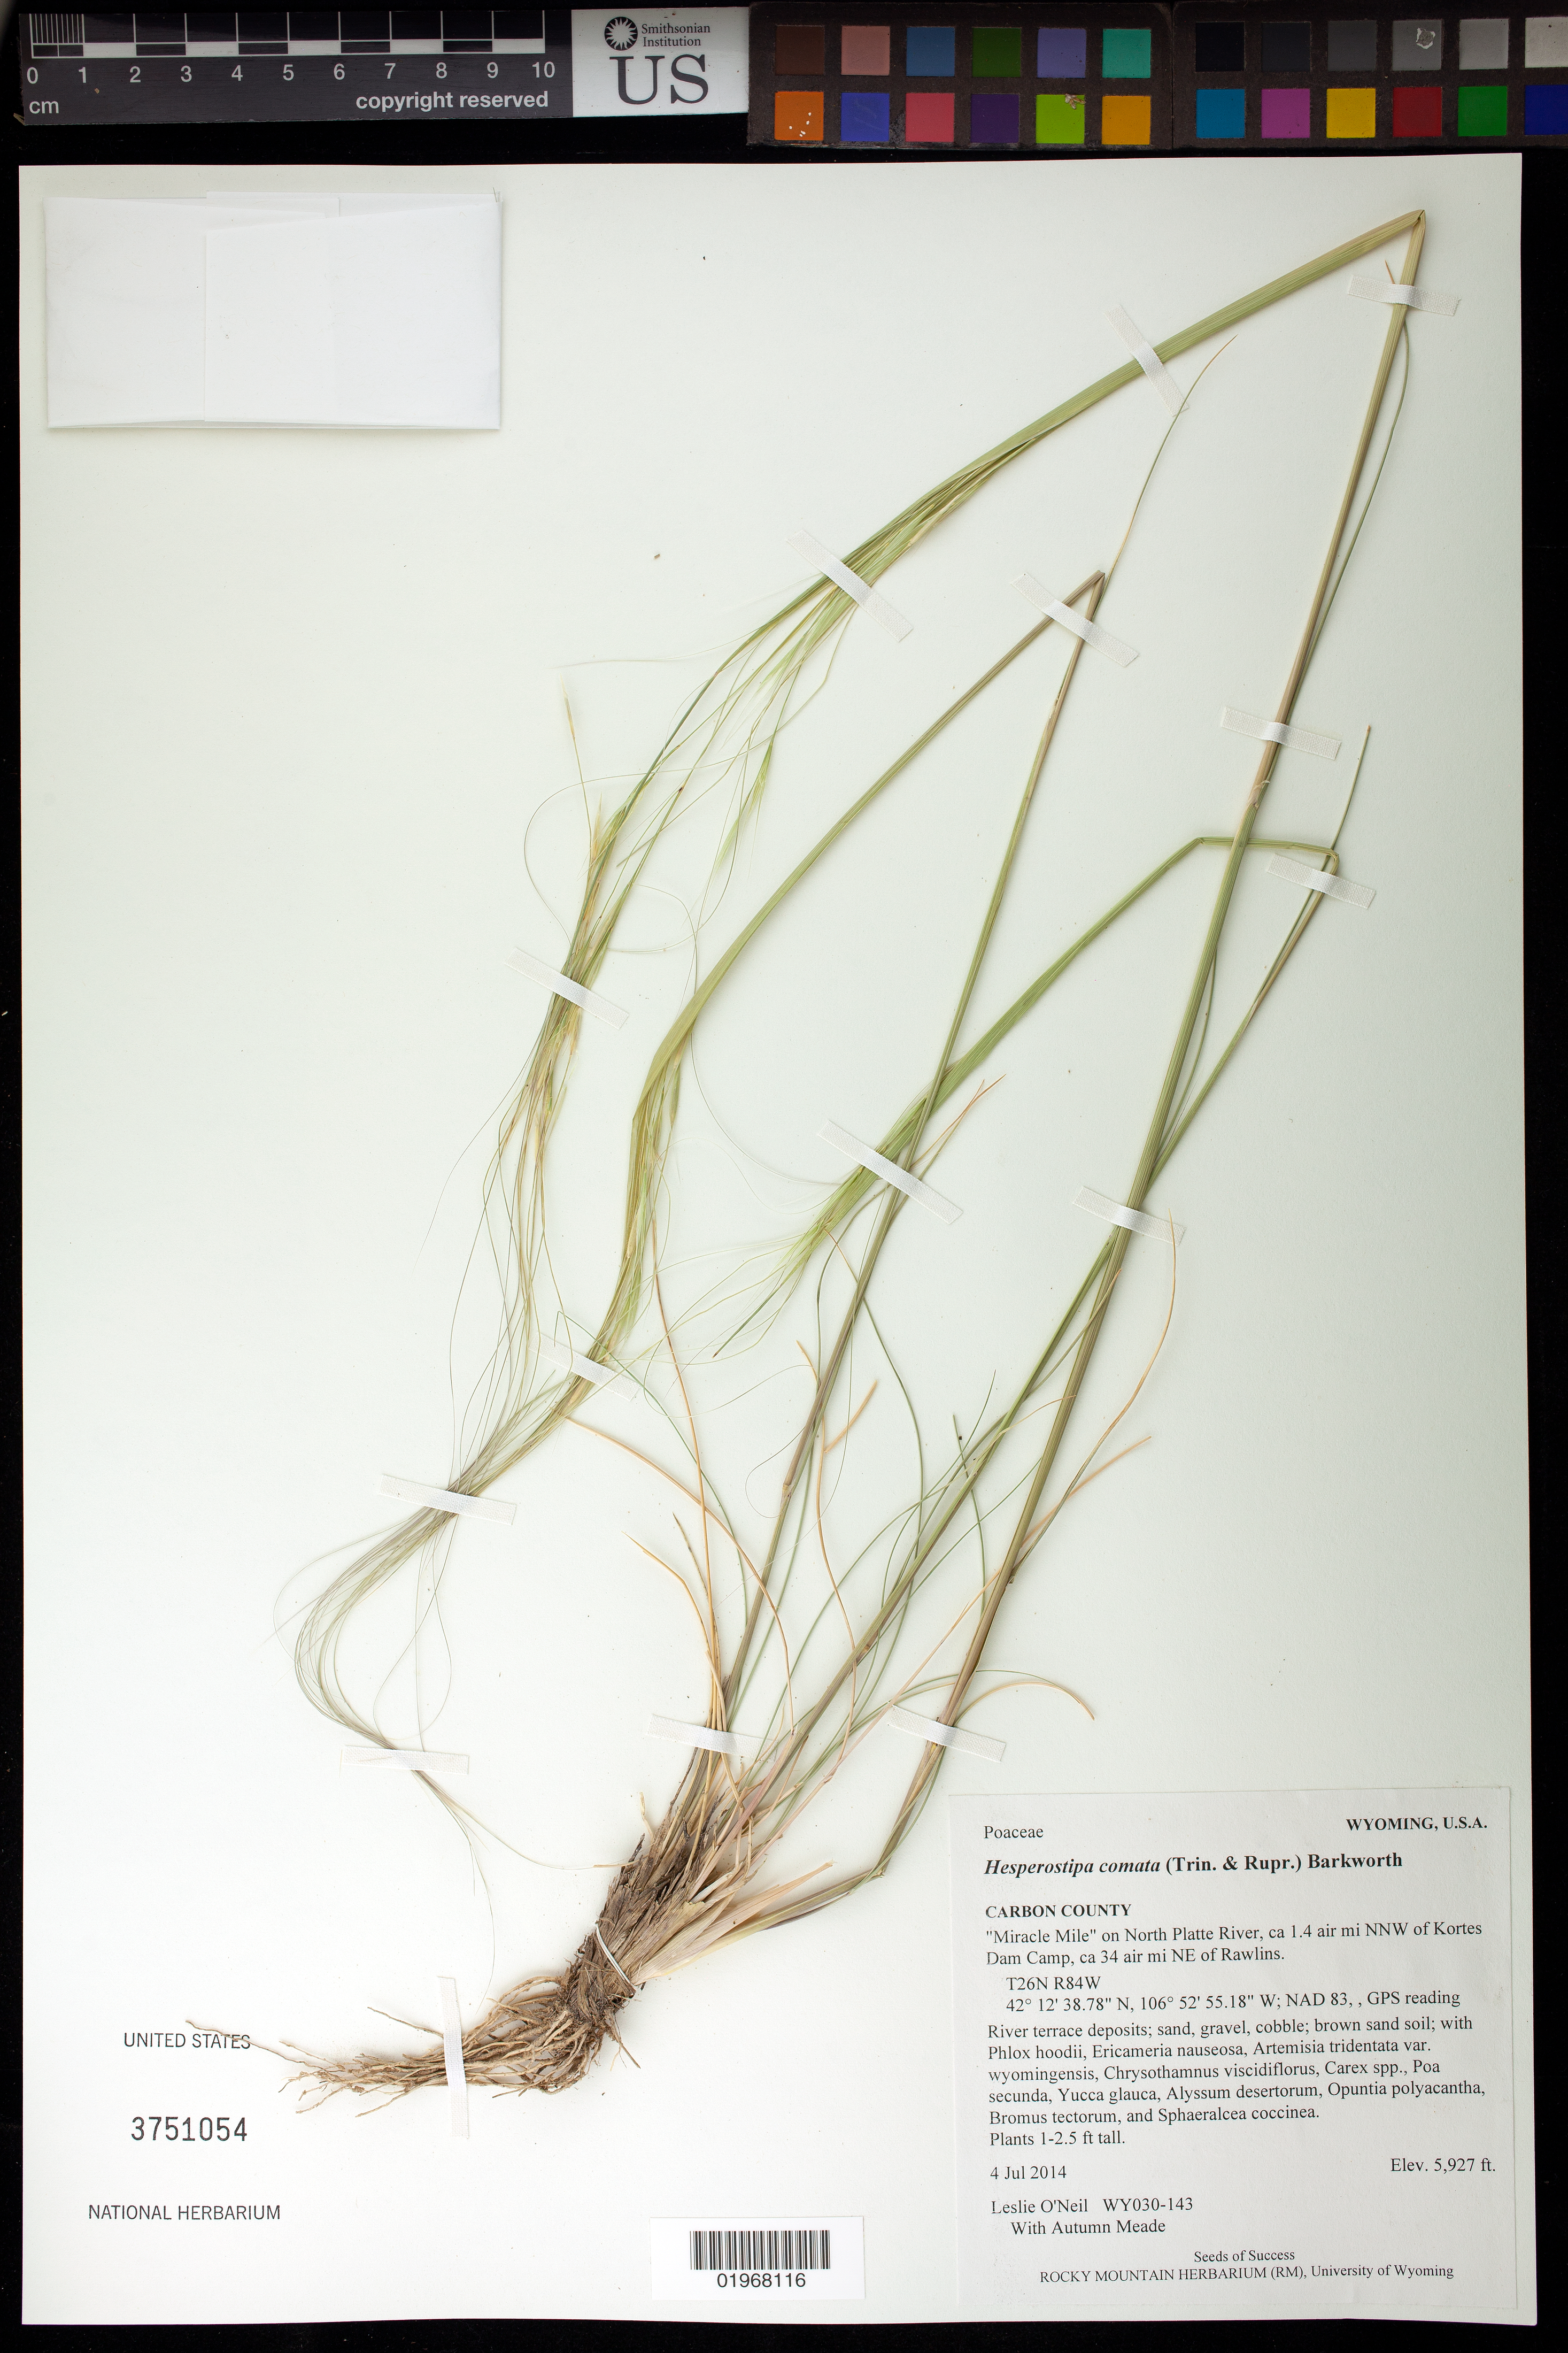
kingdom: Plantae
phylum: Tracheophyta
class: Liliopsida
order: Poales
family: Poaceae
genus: Hesperostipa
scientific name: Hesperostipa comata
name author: (Trin. & Rupr.) Barkworth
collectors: L. O'Neil & A. Meade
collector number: WY030-143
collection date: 2014-07-04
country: United States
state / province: Wyoming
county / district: Carbon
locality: "Miracle Mile" on North River Platte River, ca 1.4 air mi. NNW of Kortes Dam Camp, ca 34 air mi. NE of Rawlins.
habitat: River terrace deposits, sand, gravel cobble, soil brown sand. With Phlox hoodii, Carex sp., Yucca glauca, Bromus tectorum, ect.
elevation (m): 1807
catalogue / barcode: US 3751054